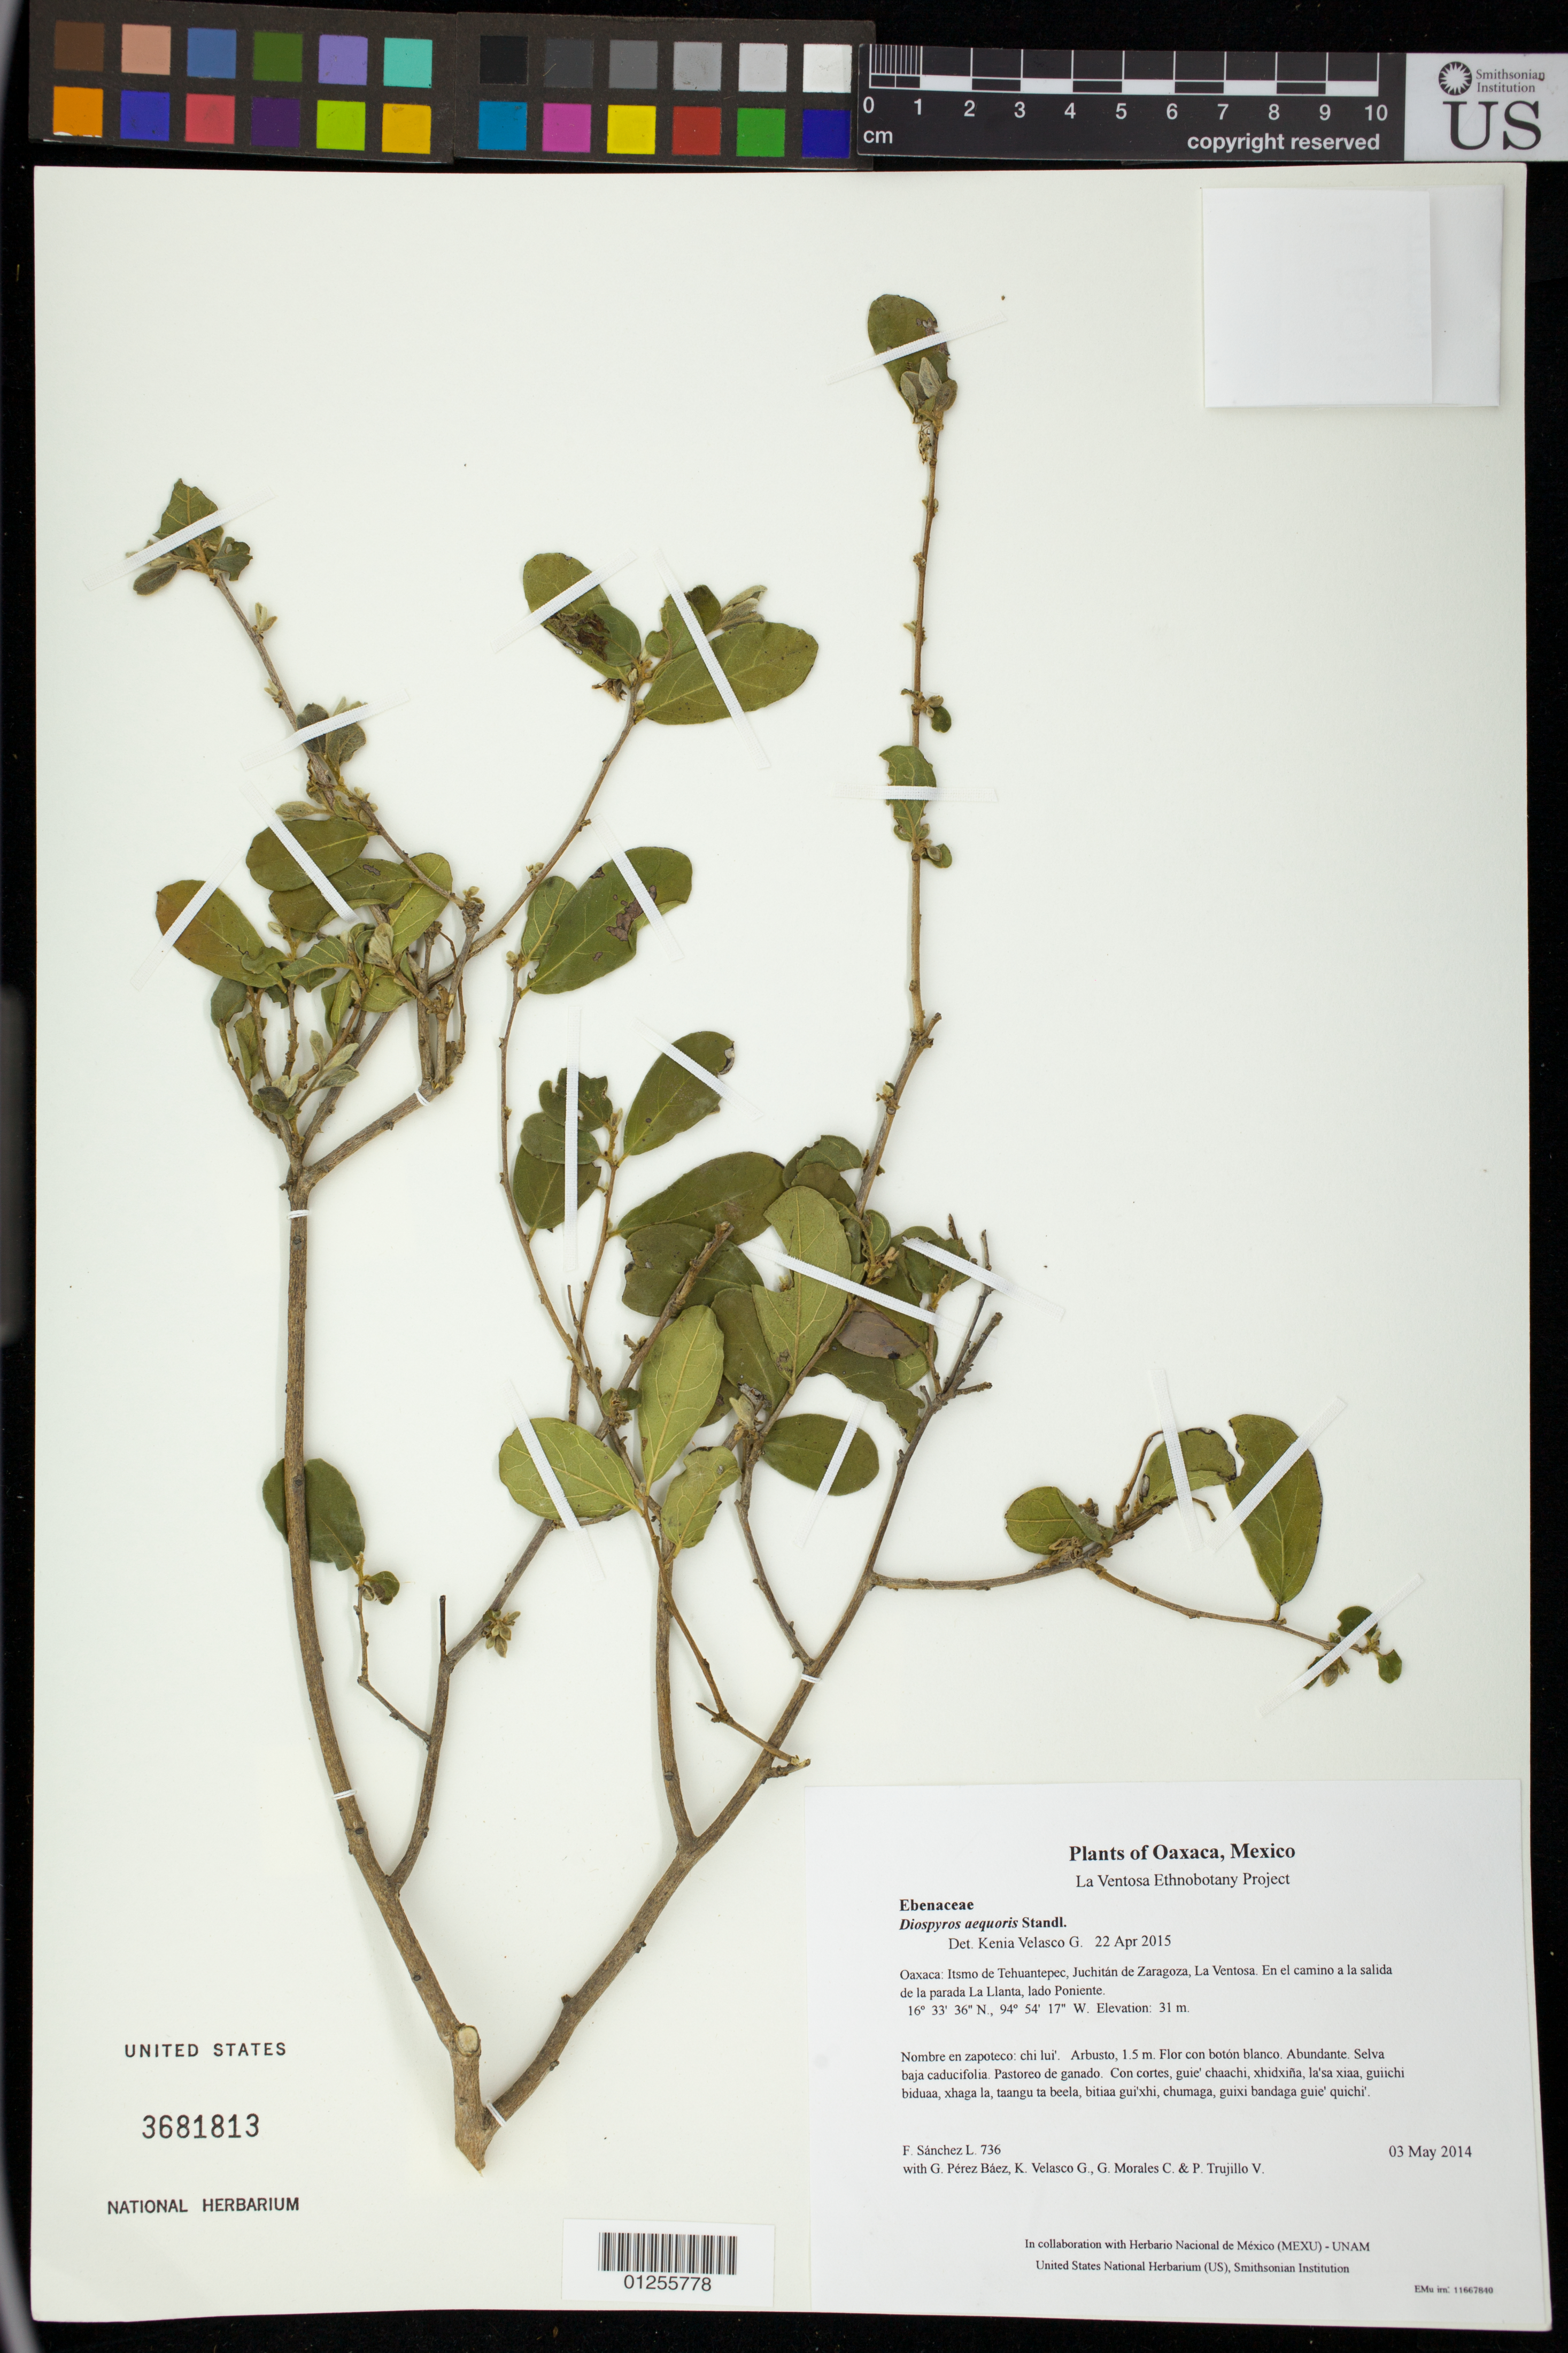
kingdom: Plantae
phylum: Tracheophyta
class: Magnoliopsida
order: Ericales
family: Ebenaceae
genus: Diospyros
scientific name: Diospyros aequoris subsp. tehuantepecensis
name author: Provance et al.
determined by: Velasco G., Kenia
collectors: F. Sánchez L., G. Pérez Báez, K. Velasco G., G. Morales C. & P. Trujillo V.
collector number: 736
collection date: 2014-05-03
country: Mexico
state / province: Oaxaca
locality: Itsmo de Tehuantepec, Juchitán de Zaragoza, La Ventosa. En el camino a la salida de la parada La Llanta, lado Poniente.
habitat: Selva baja caducifolia. Pastoreo de ganado.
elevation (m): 31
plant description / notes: JEBOT, MEXU, SERO, US; Yaga bandaga. 1.5 m. Guie' mudu naquichi'. Stale.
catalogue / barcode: US 3681813